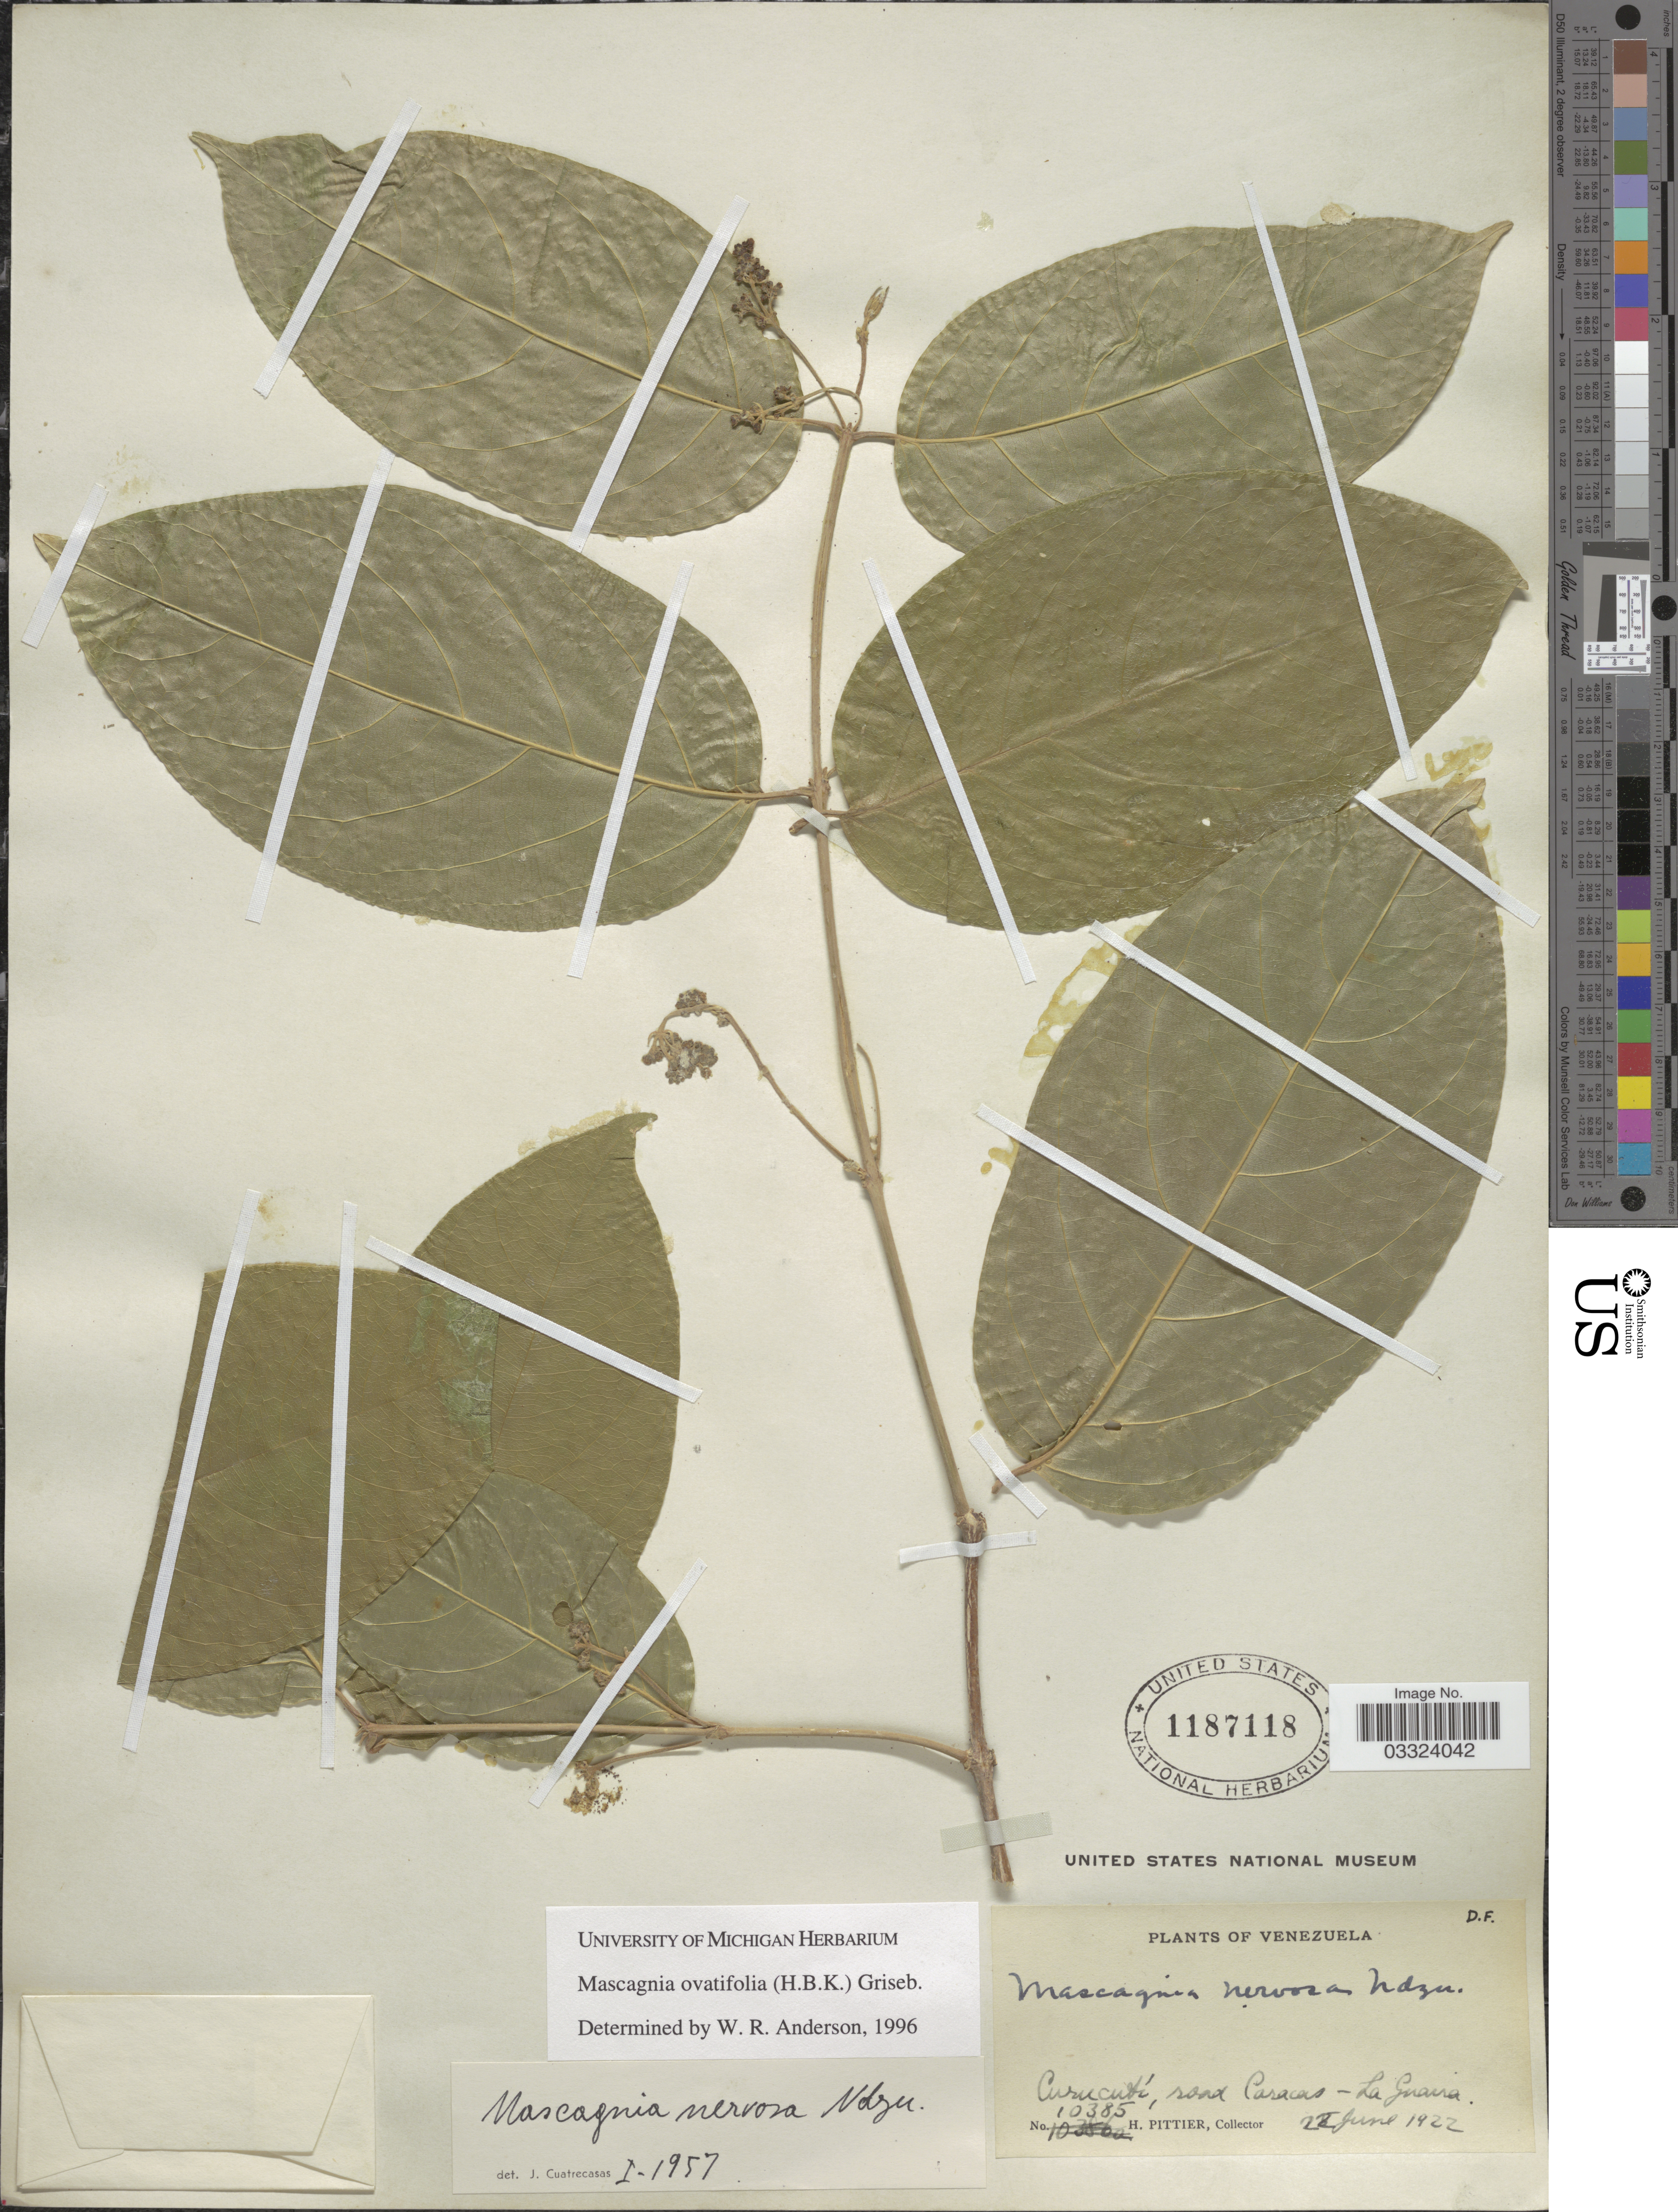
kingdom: Plantae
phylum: Tracheophyta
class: Magnoliopsida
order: Malpighiales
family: Malpighiaceae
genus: Mascagnia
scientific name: Mascagnia ovatifolia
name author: (Kunth) Griseb.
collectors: H. F. Pittier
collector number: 10385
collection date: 1922-06-22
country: Venezuela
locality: Curucutí, road Caracas - La Guaira.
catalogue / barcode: US 1187118